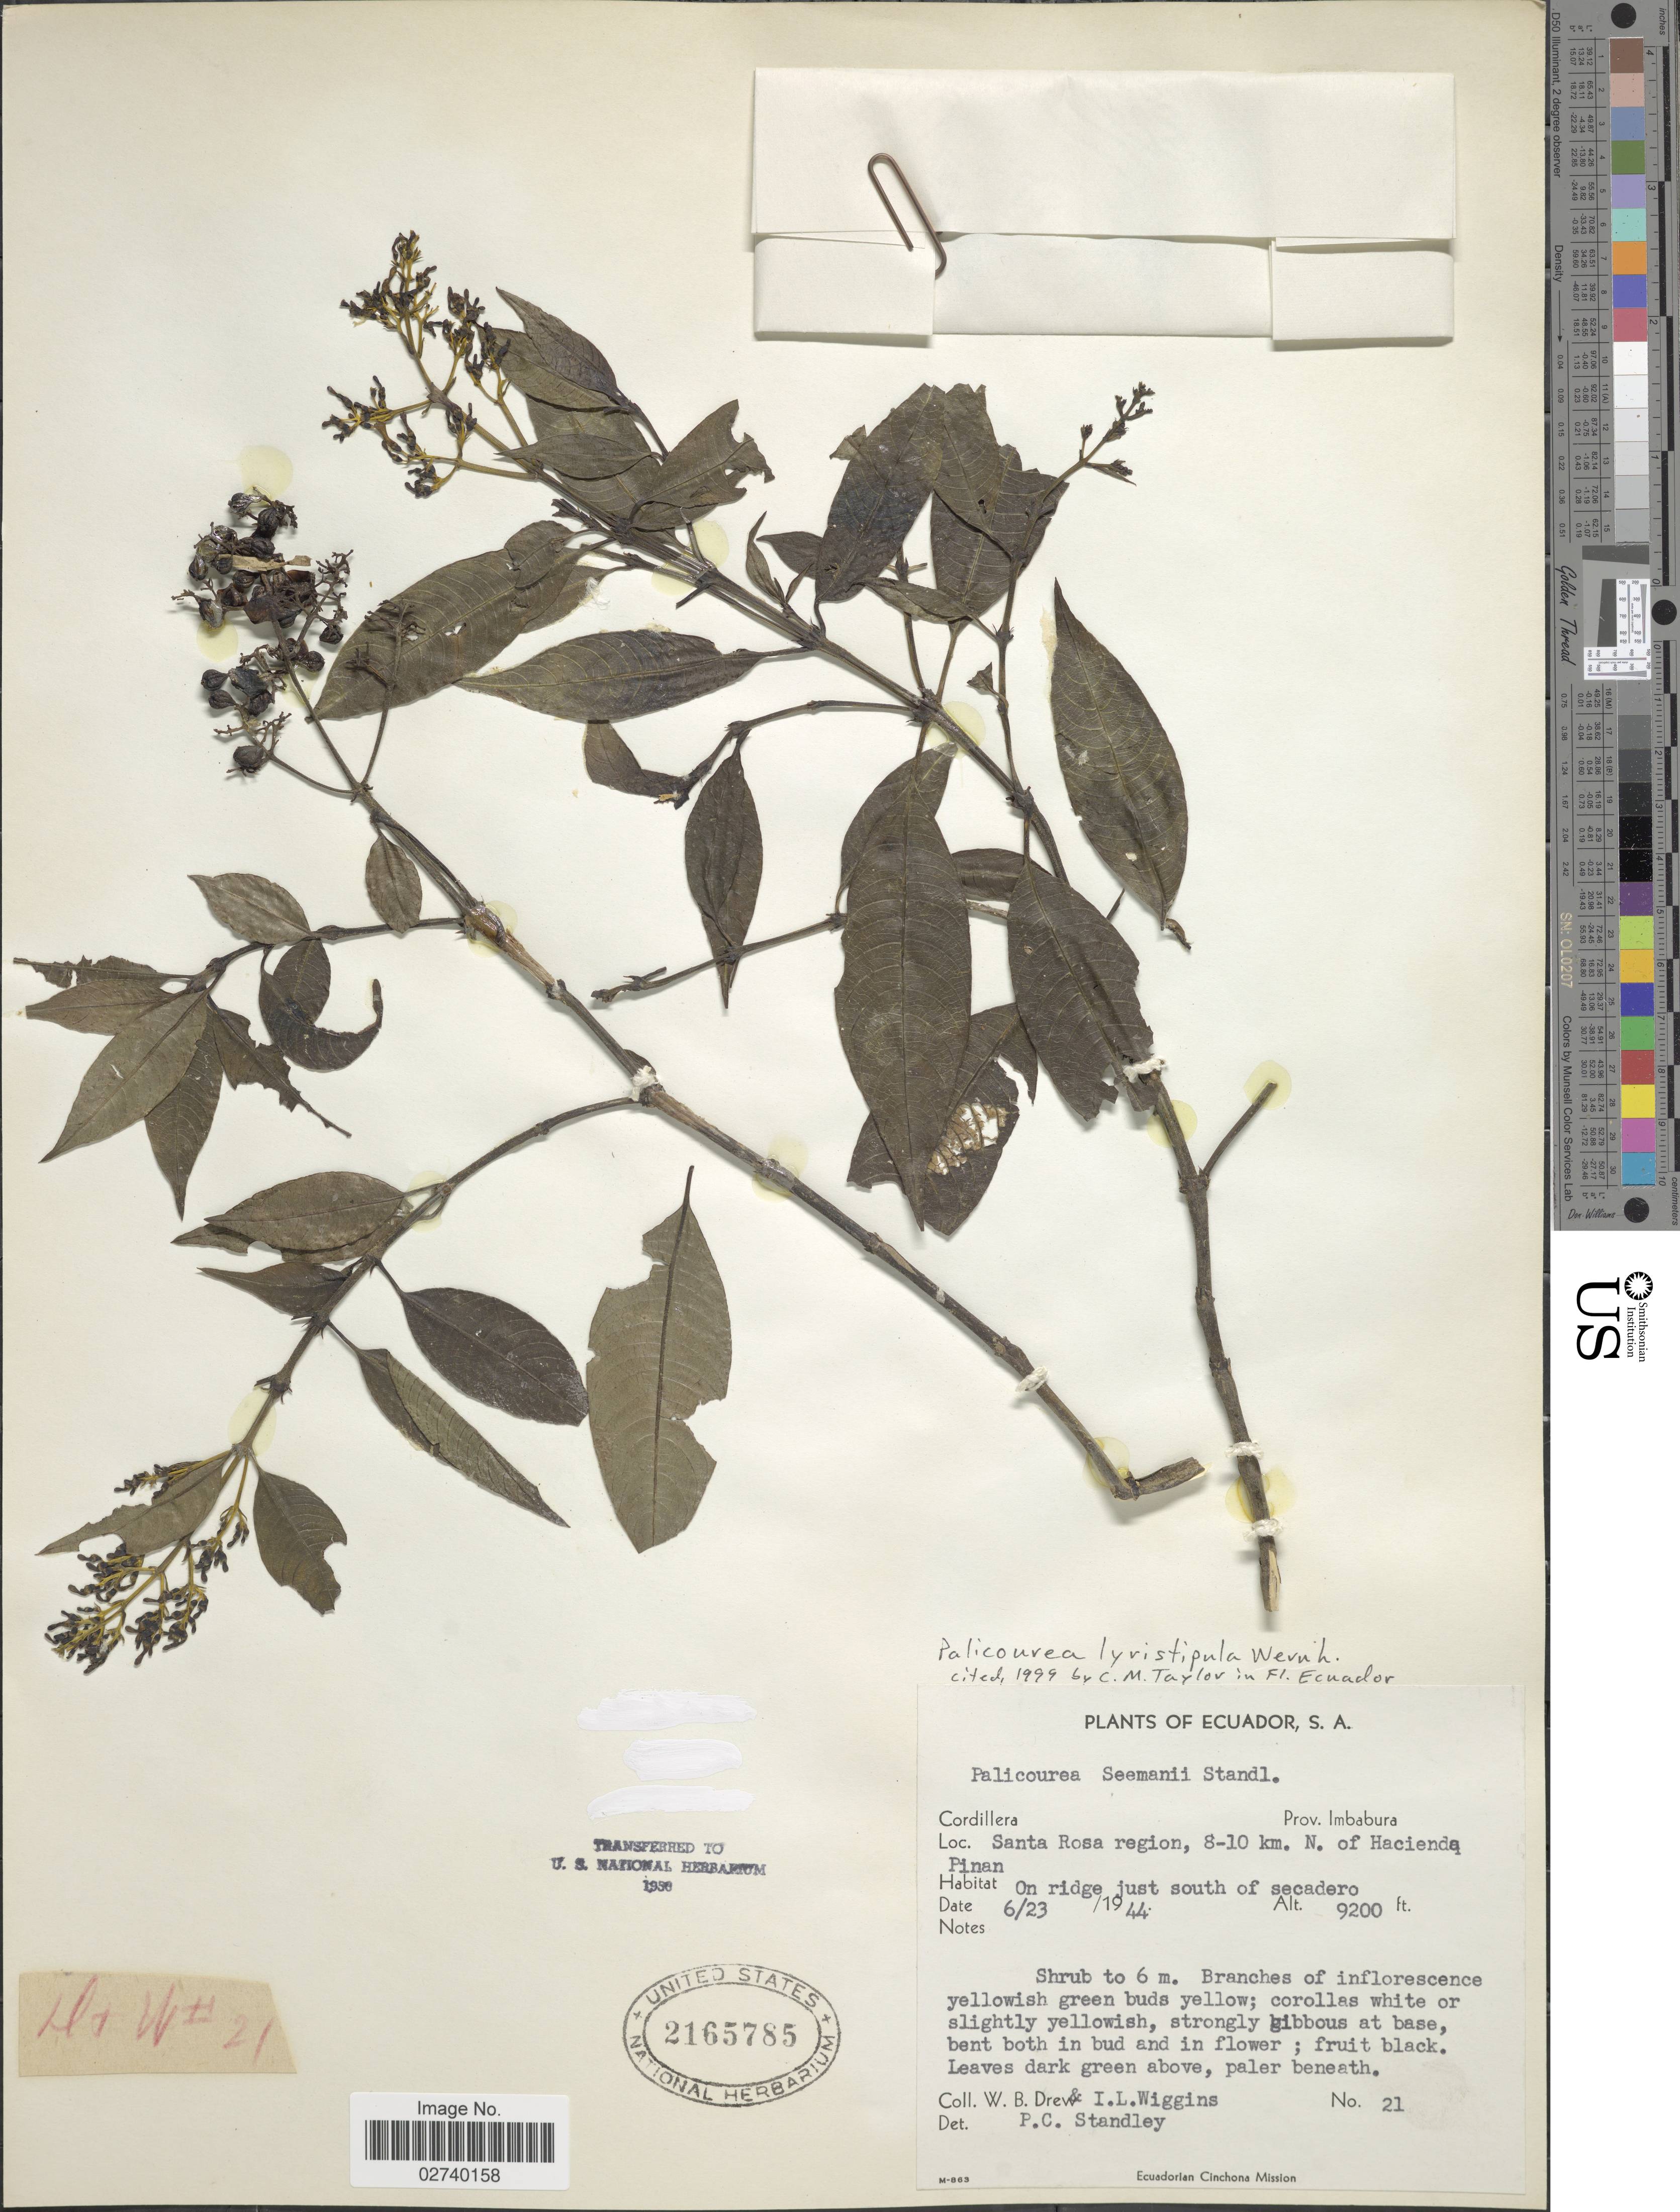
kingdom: Plantae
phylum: Tracheophyta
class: Magnoliopsida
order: Gentianales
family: Rubiaceae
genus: Palicourea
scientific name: Palicourea lyristipula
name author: Wernham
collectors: W. B. Drew & I. L. Wiggins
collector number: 21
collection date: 1944-06-23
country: Ecuador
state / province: Imbabura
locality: Cordillera, Santa Rosa region, 8-10 km. N. of Hacienda Pinan, on ridge just south of secadero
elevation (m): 2804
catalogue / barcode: US 2165785